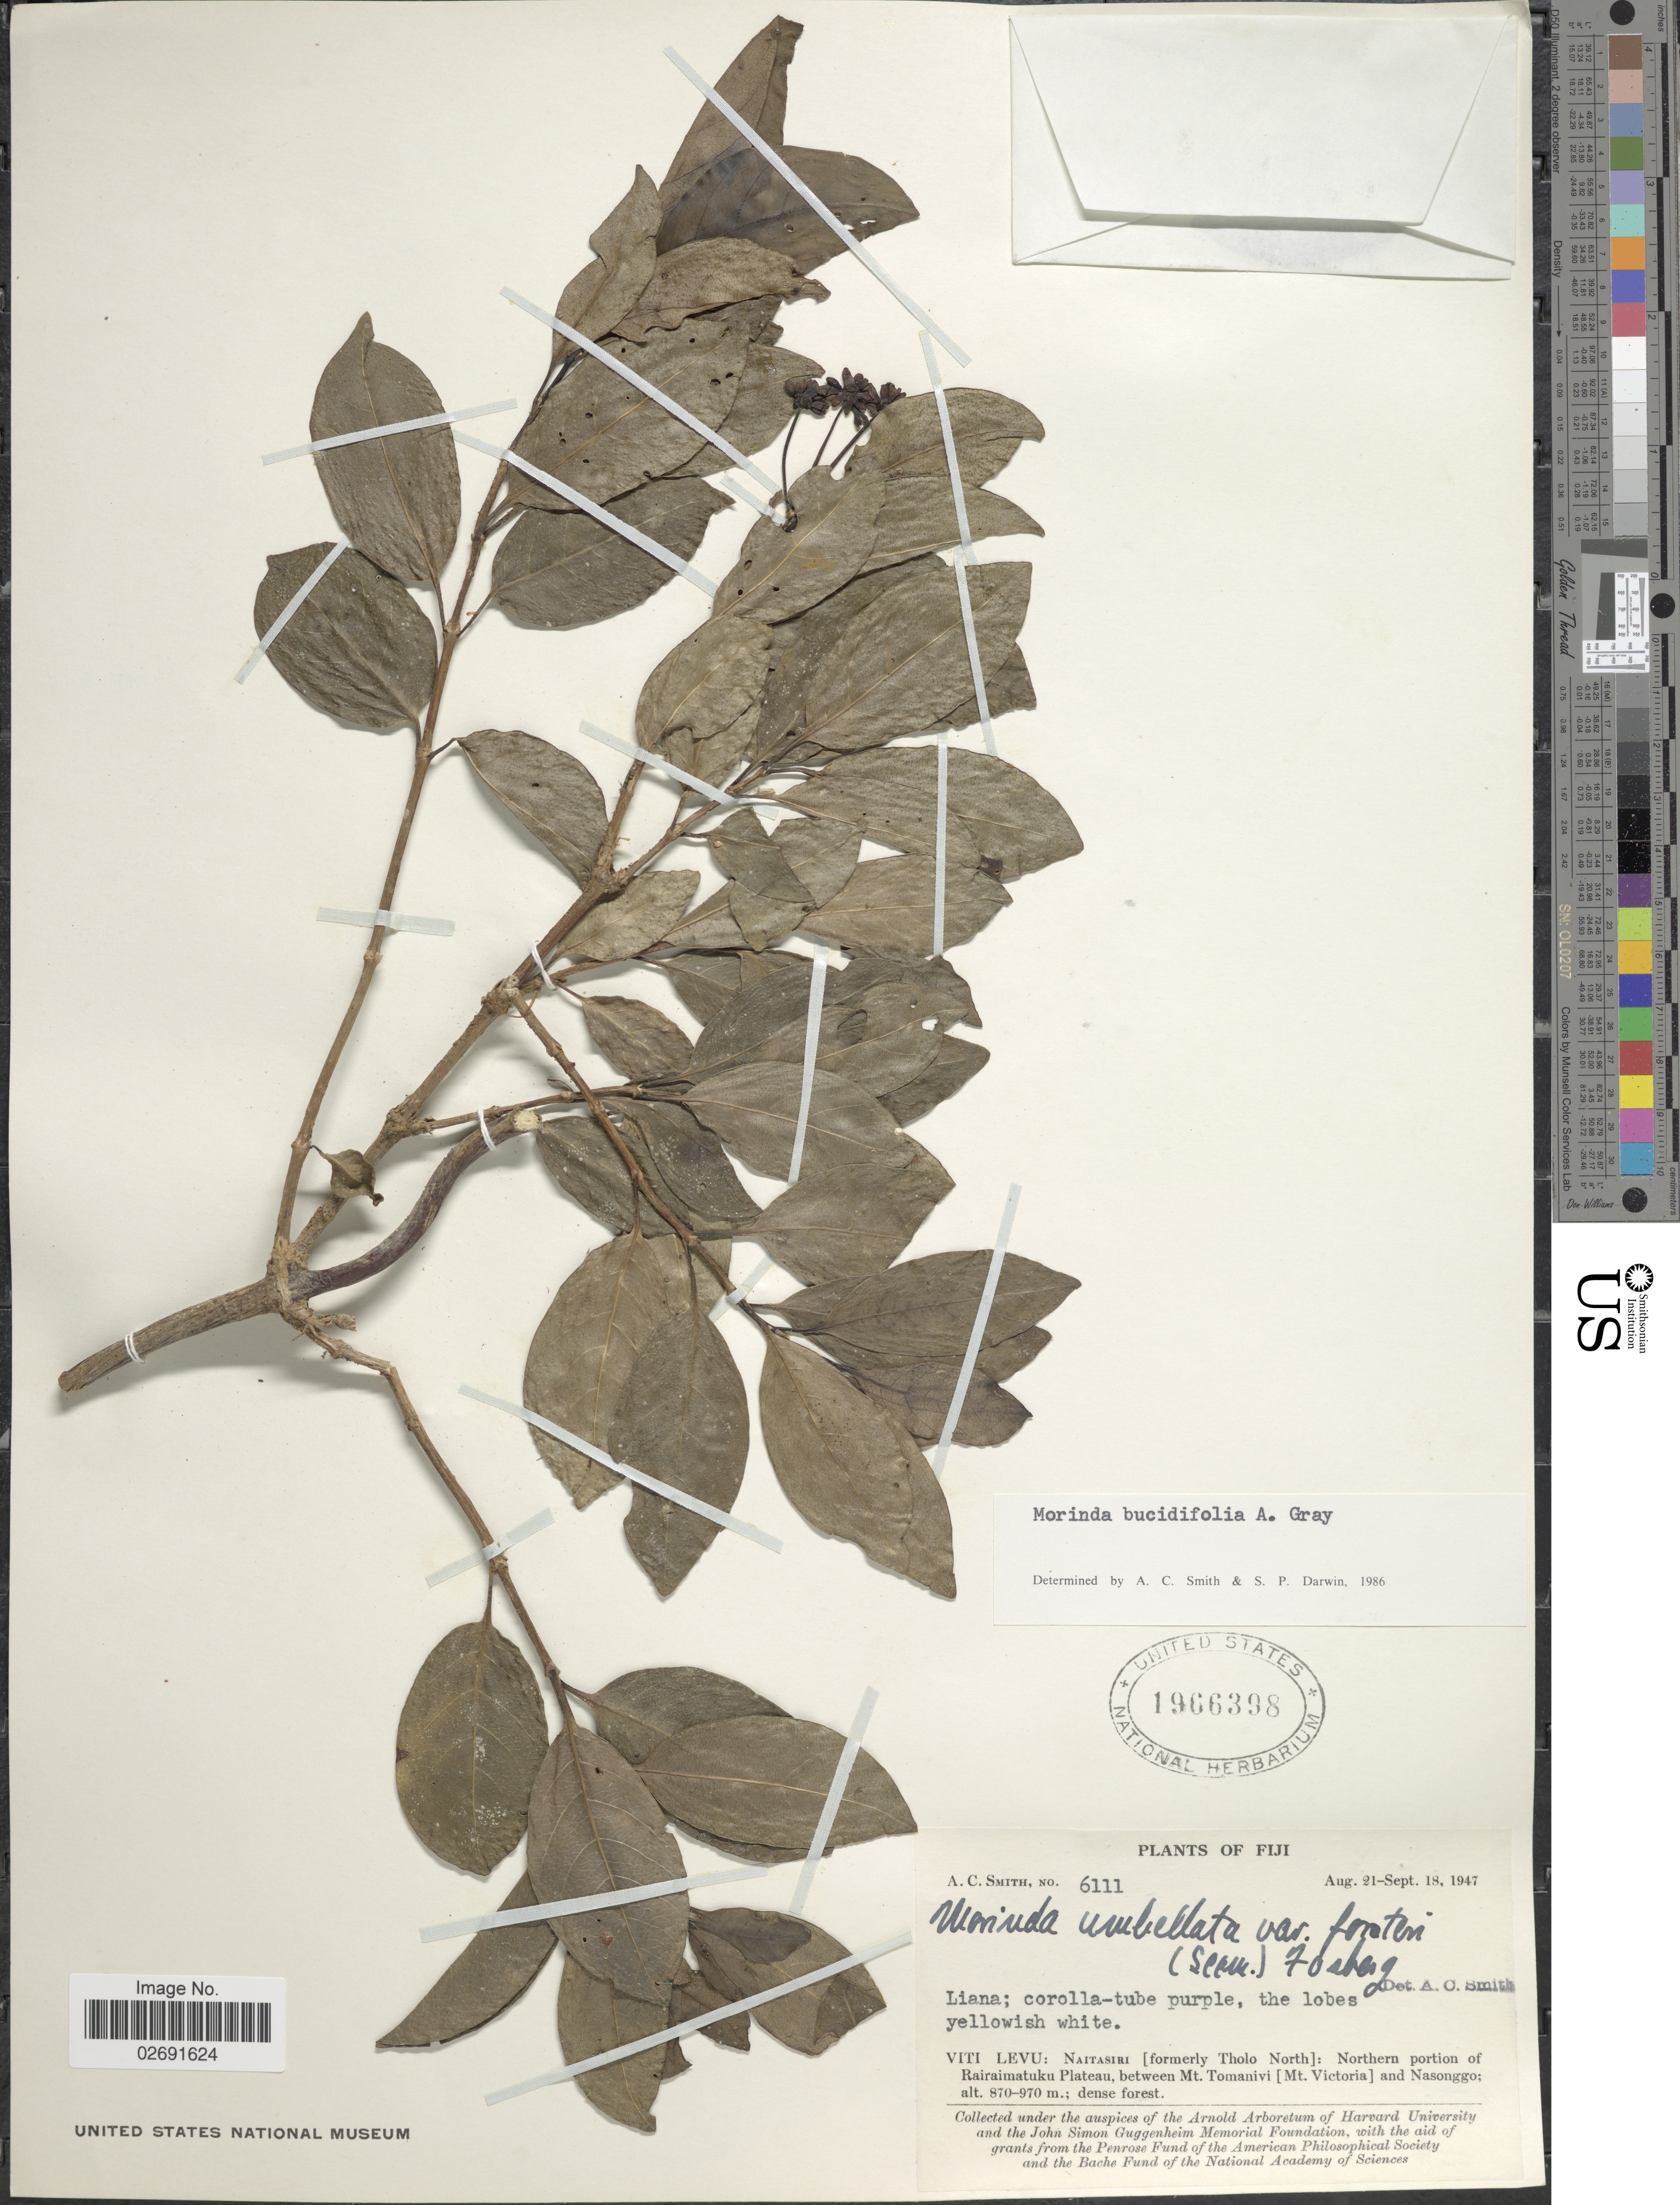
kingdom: Plantae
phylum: Tracheophyta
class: Magnoliopsida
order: Gentianales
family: Rubiaceae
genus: Gynochthodes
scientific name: Gynochthodes bucidifolia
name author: (A. Gray) Razafim. & B. Bremer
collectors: A. C. Smith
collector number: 6111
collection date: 1947-08-21/1947-09-18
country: Fiji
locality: Viti Levu: Naitasiri [formerly Tholo North}: Northern portion of Rairaimatuku Plateau, between Mt. Tomanivi [Mt. Victoria] and Nasonggo.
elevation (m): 870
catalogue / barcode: US 1966398